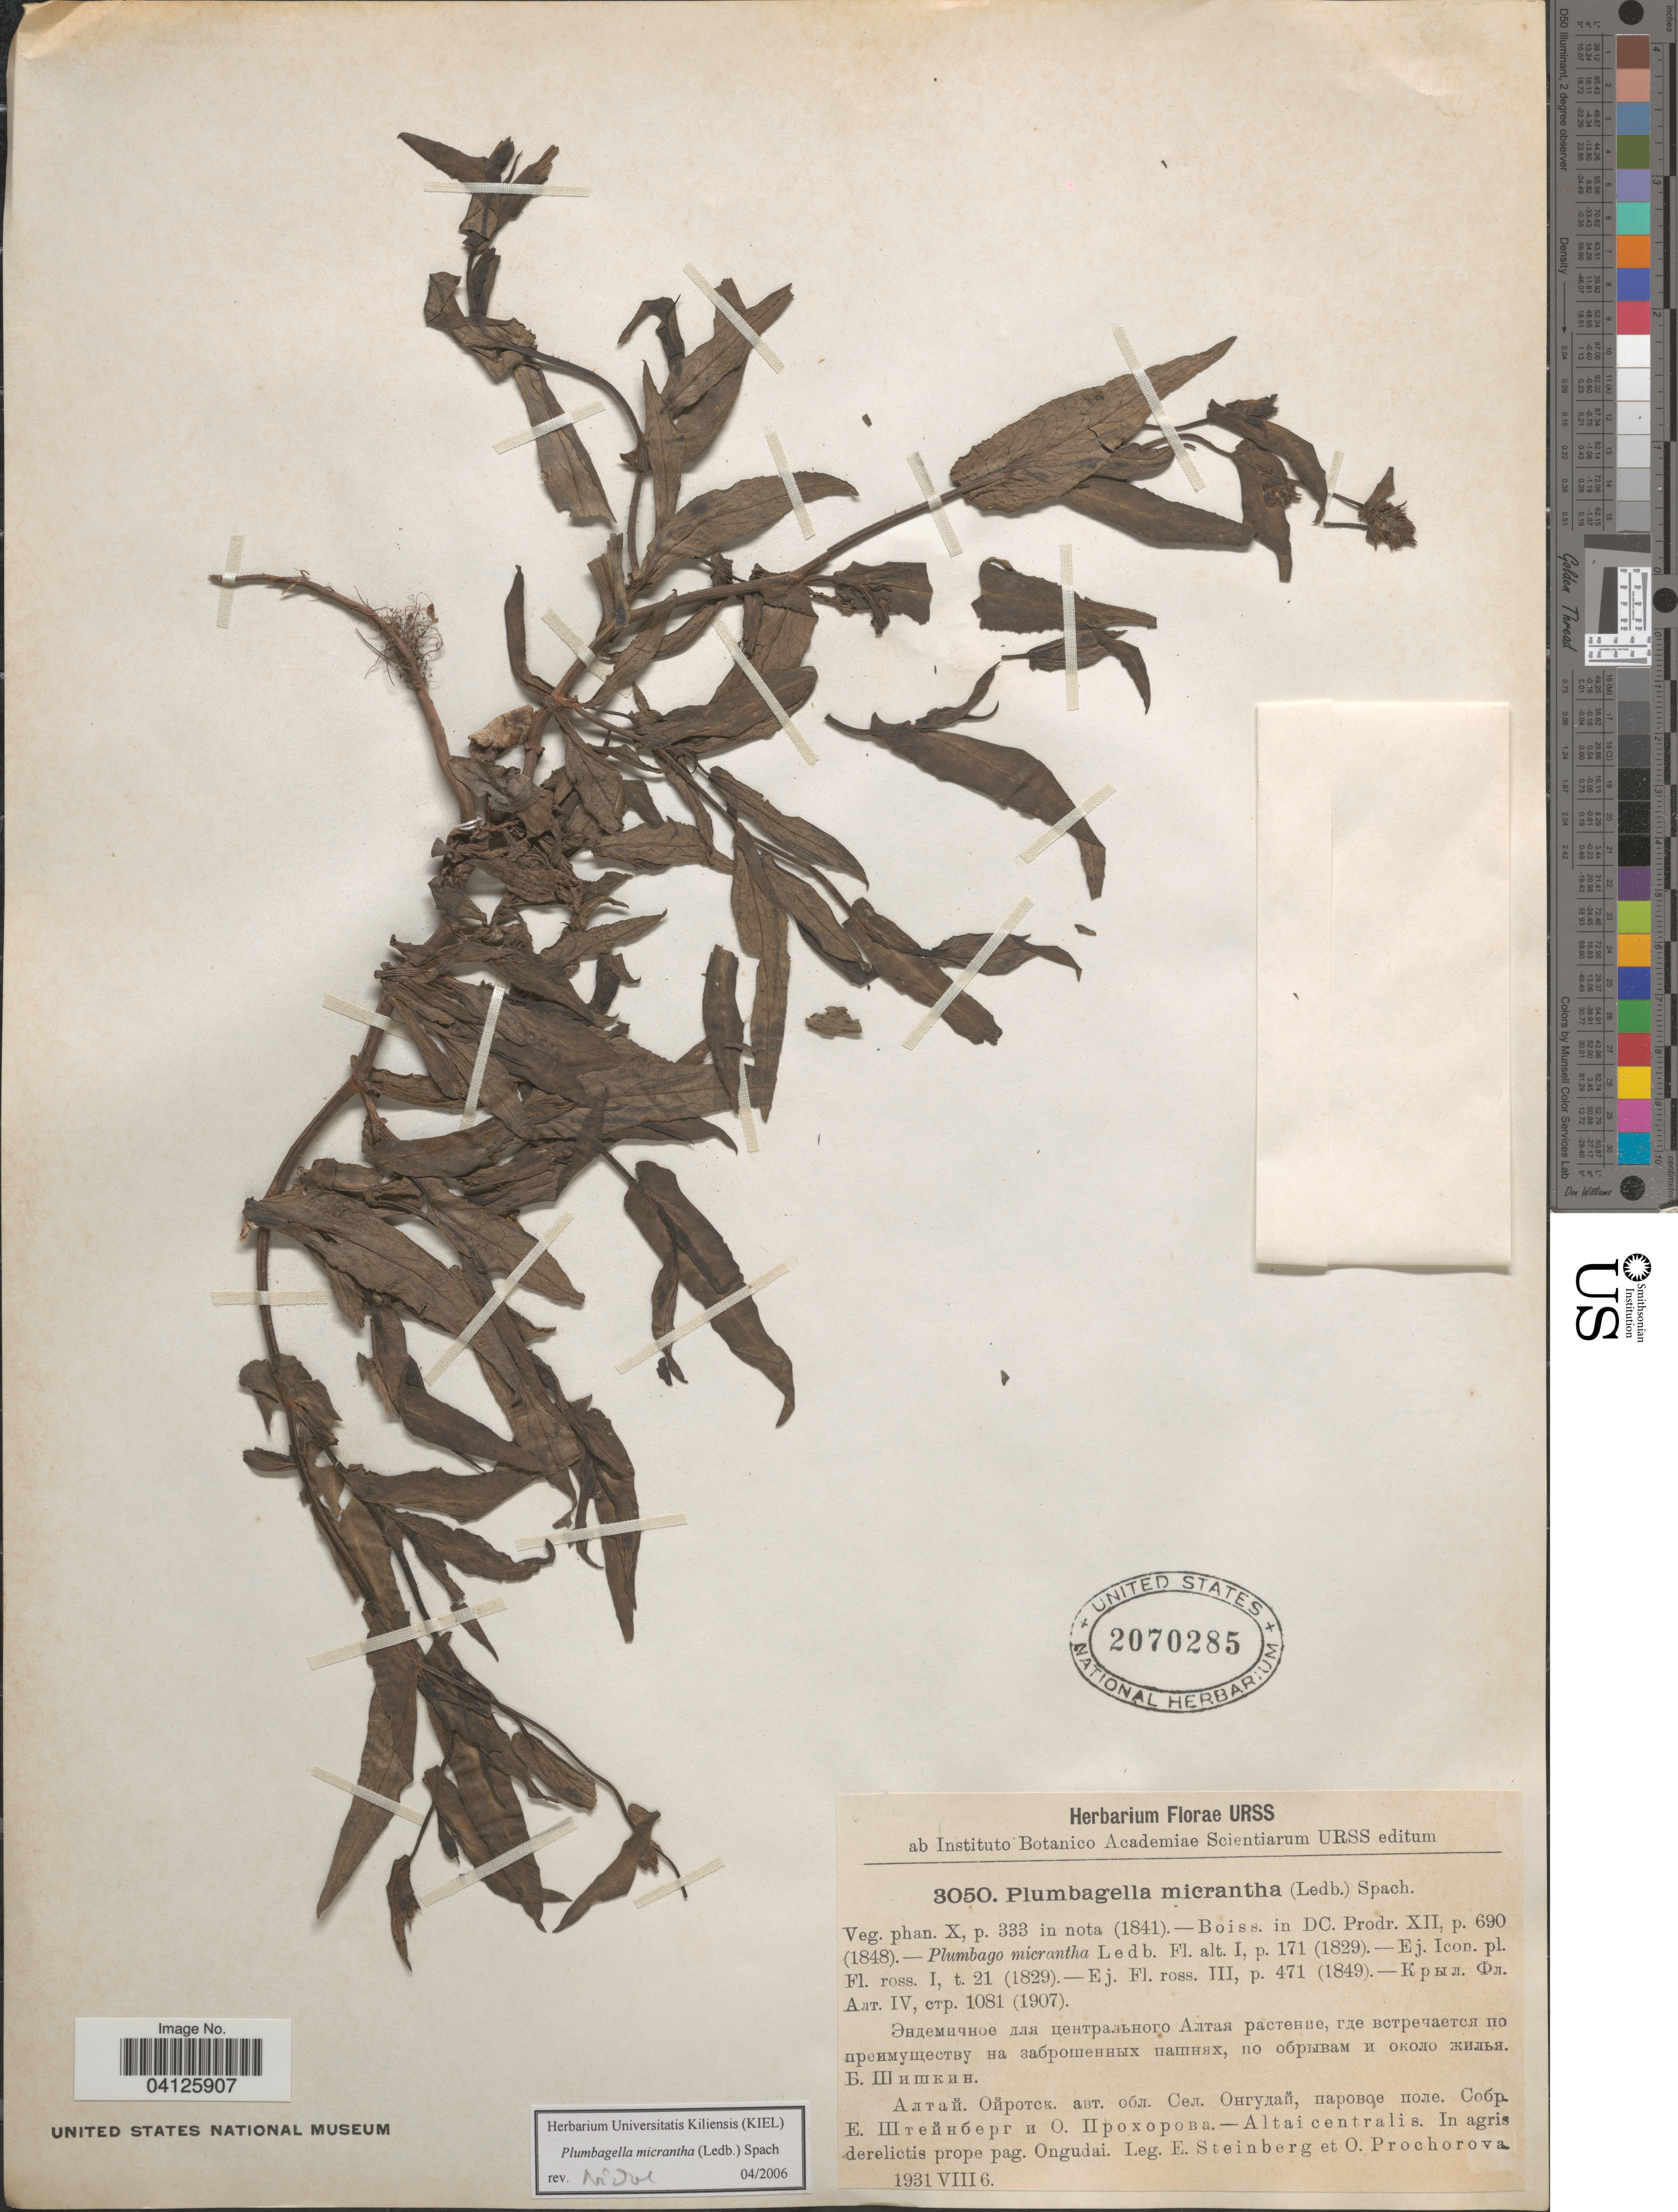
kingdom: Plantae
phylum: Tracheophyta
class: Magnoliopsida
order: Caryophyllales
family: Plumbaginaceae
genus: Plumbagella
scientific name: Plumbagella micrantha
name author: (Ledeb.) Spach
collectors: E. Steinberg & O. Prochorova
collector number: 3050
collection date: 1931-08-06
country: Russian Federation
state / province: Altai Republic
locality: URSS. Altai centralis. In agris derelictis prope pag. Ongudai.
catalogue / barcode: US 2070285